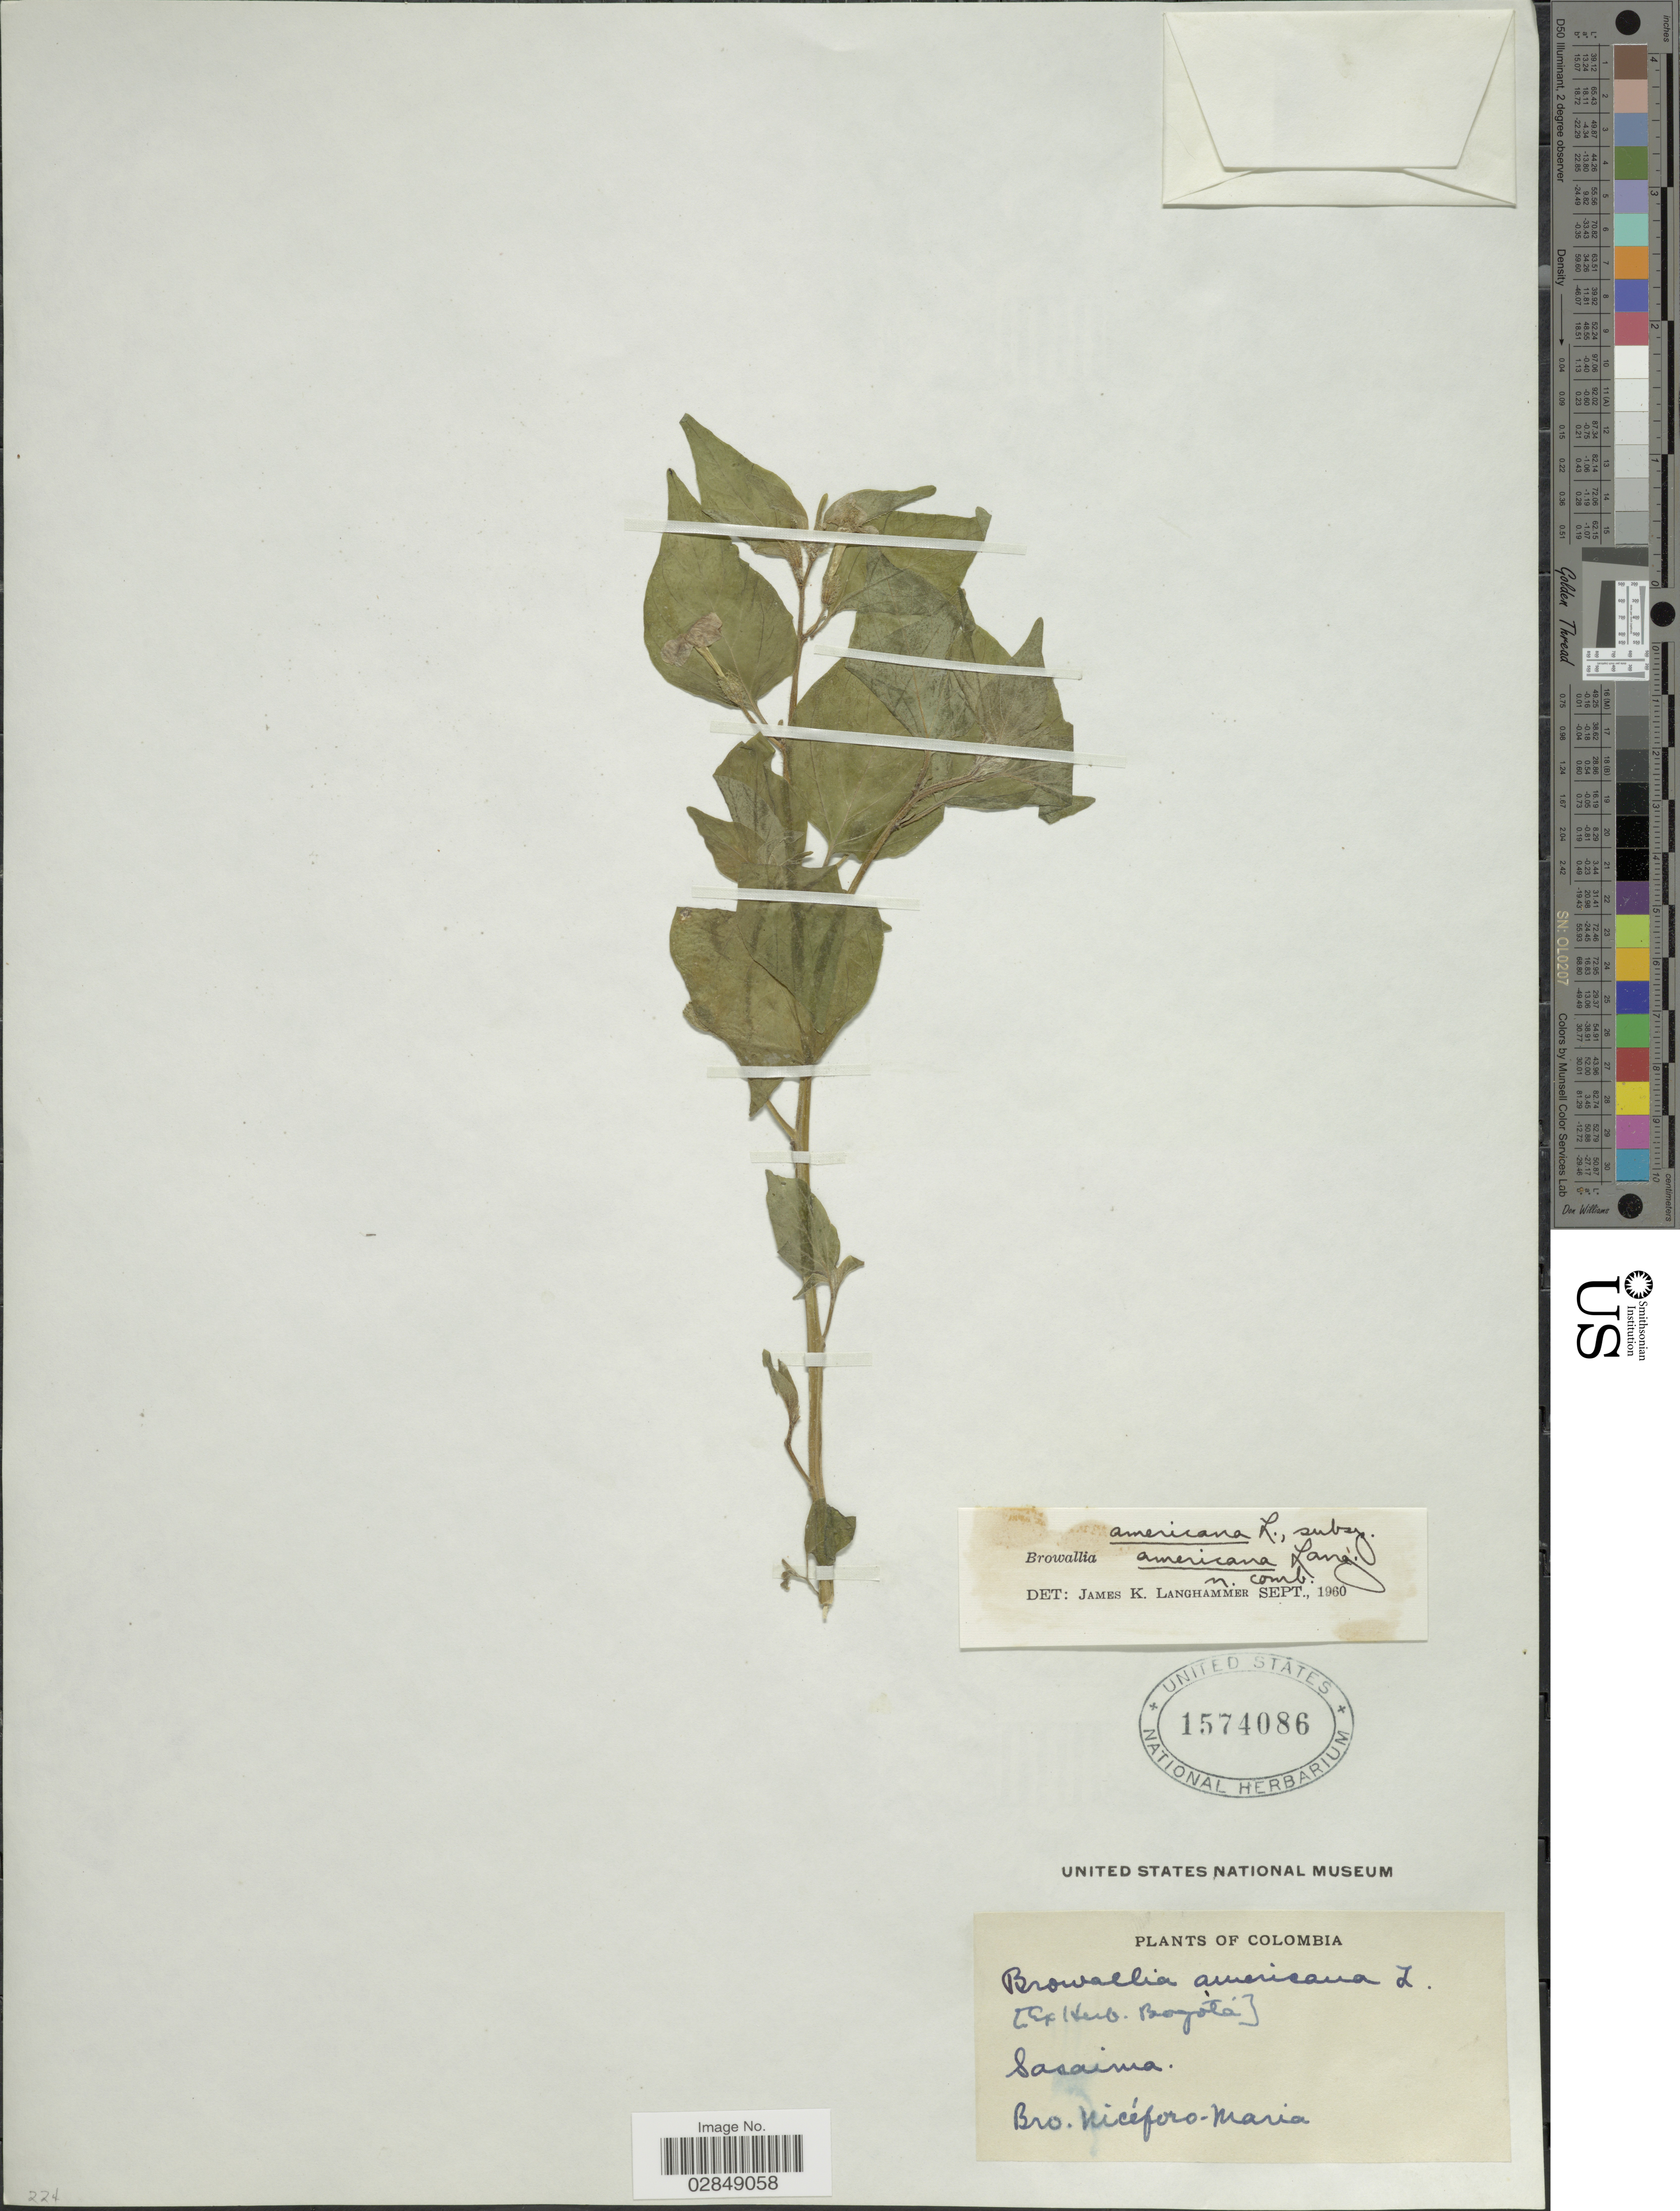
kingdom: Plantae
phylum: Tracheophyta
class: Magnoliopsida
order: Solanales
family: Solanaceae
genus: Browallia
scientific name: Browallia americana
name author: L.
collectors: Nicéforo-Maria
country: Colombia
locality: Sasaima.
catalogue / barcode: US 1574086